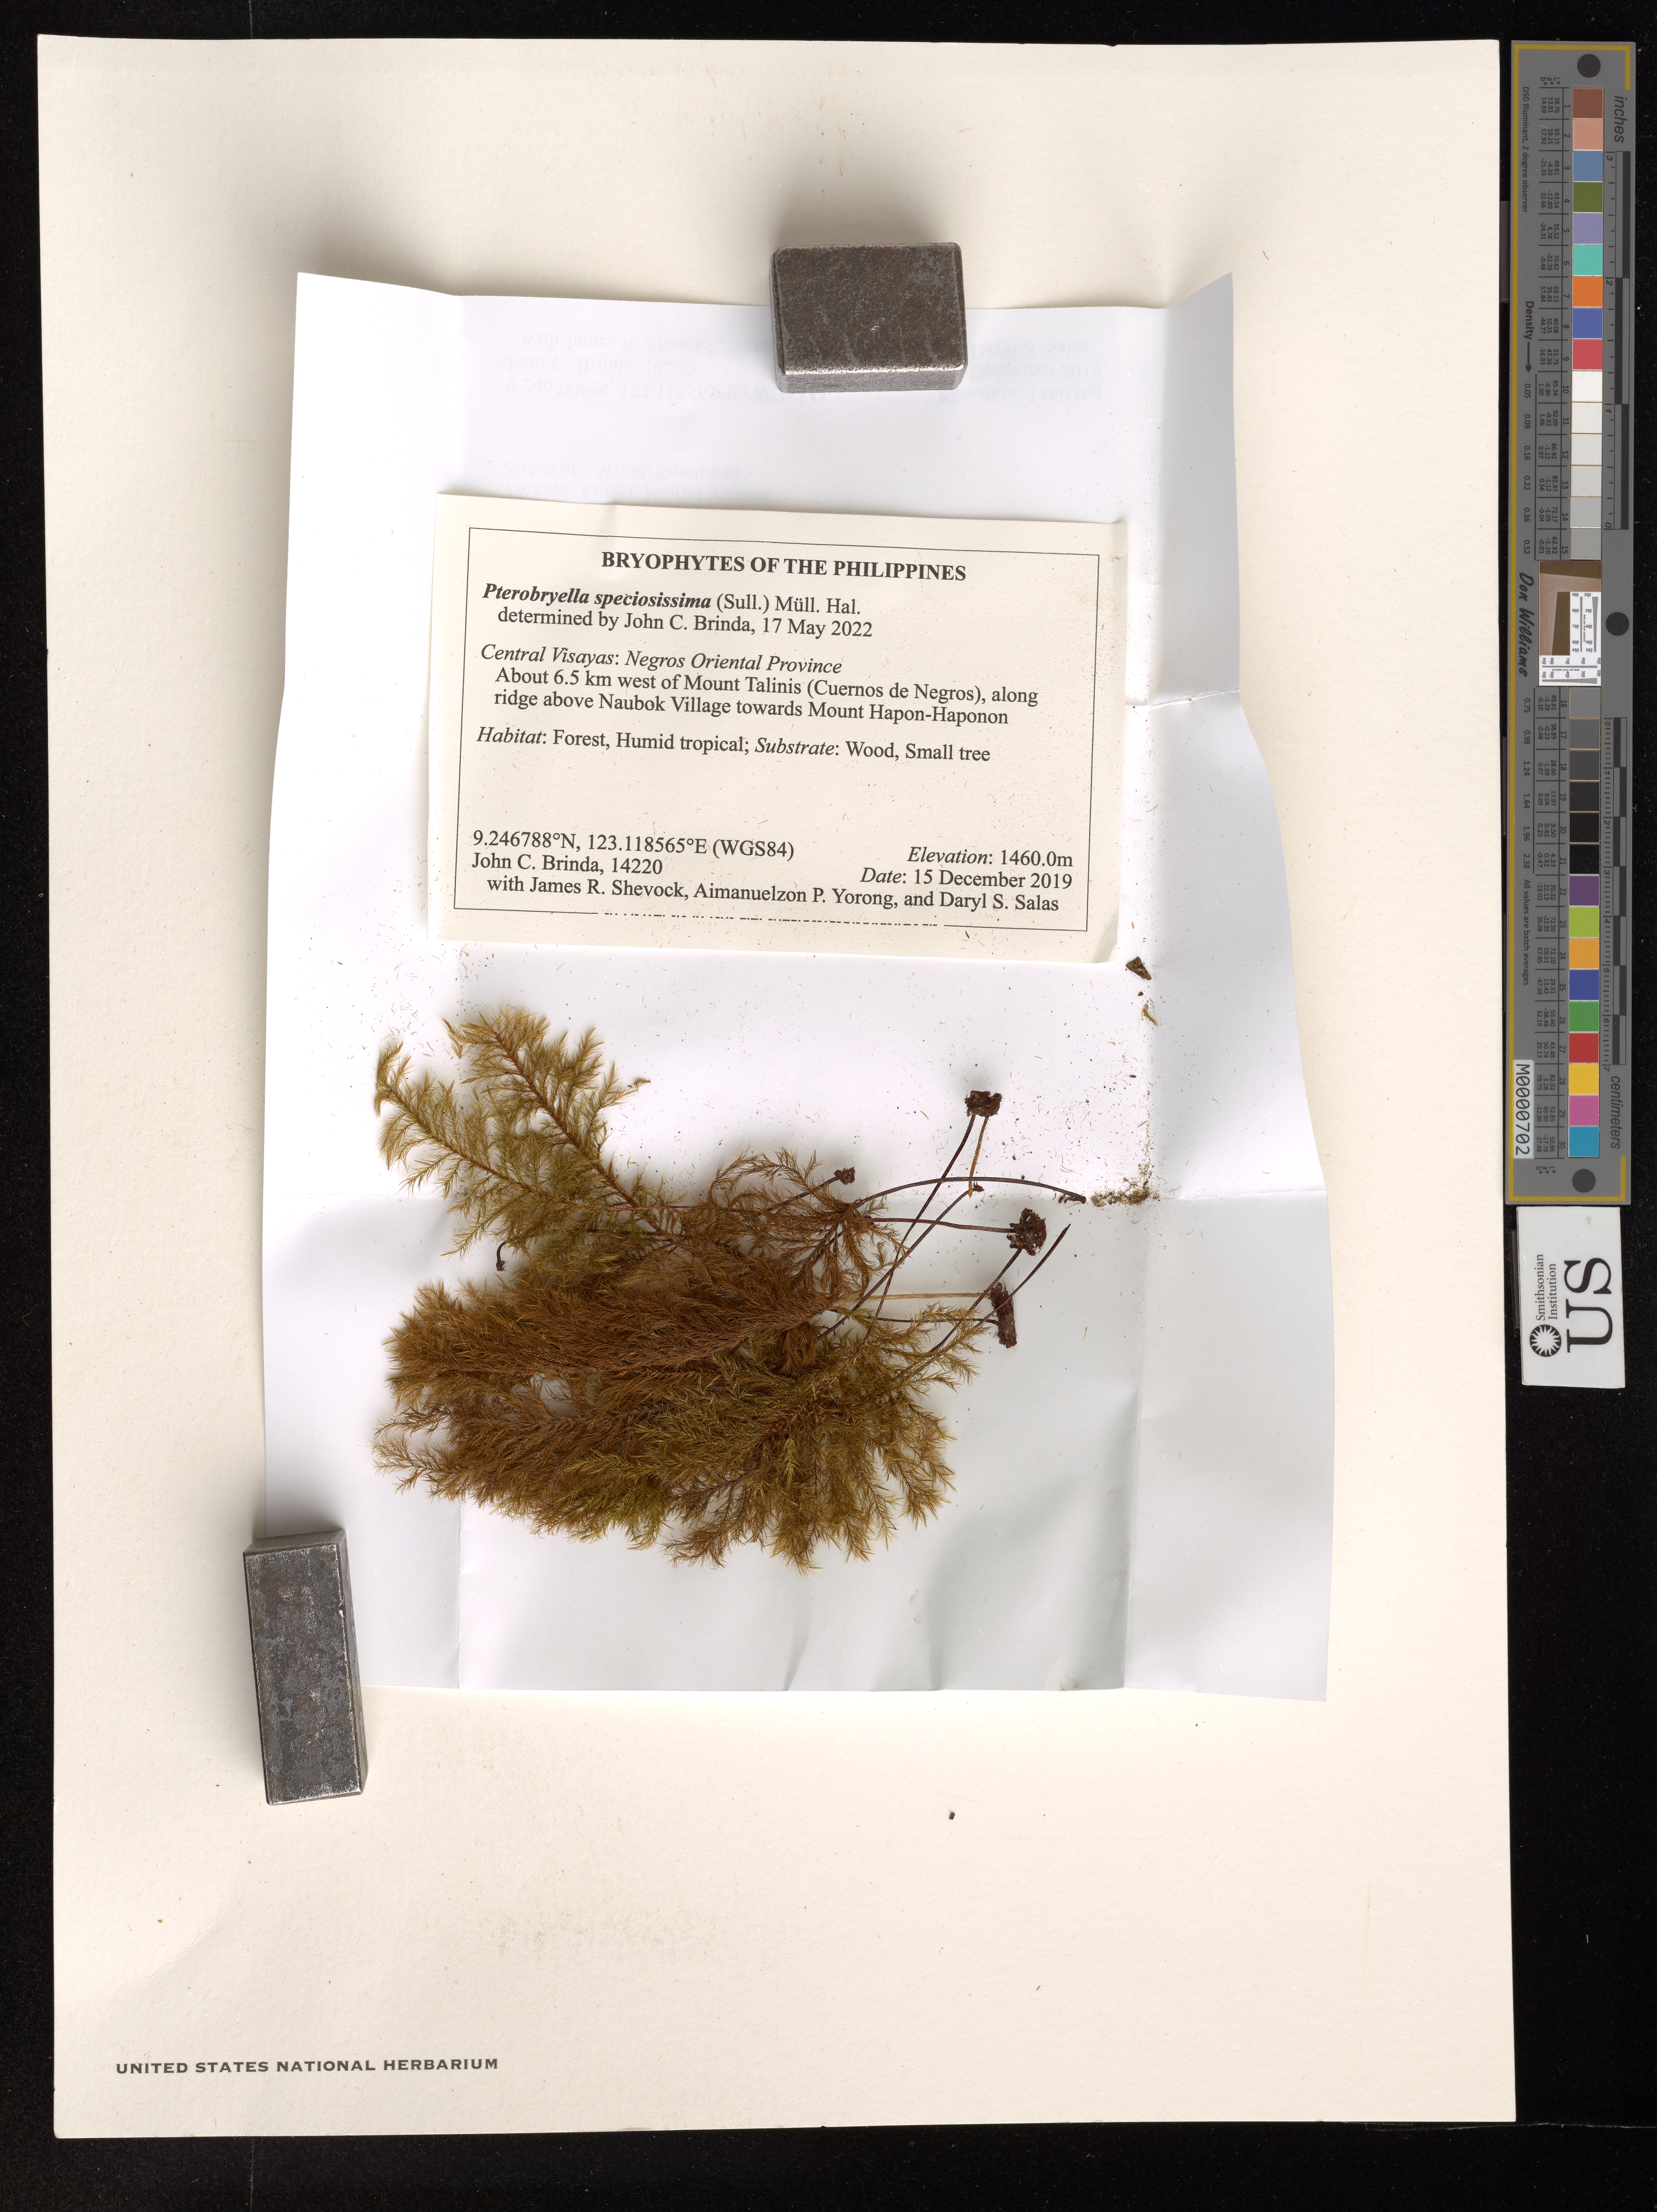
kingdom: Plantae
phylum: Bryophyta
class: Bryopsida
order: Hypnales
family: Pterobryaceae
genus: Pterobryella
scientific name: Pterobryella speciosissima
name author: (Sull.) Müll. Hal.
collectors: J. Brinda & J. R. Shevock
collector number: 14220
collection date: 2019-12-15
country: Philippines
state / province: Central Visayas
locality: Negros Oriental Province. About 6.5 km west of Mount Talinis (Cuernos de Negros), along ridge above Naubok Village towards Mount Hapon-Haponon. (WGS84).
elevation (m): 1460